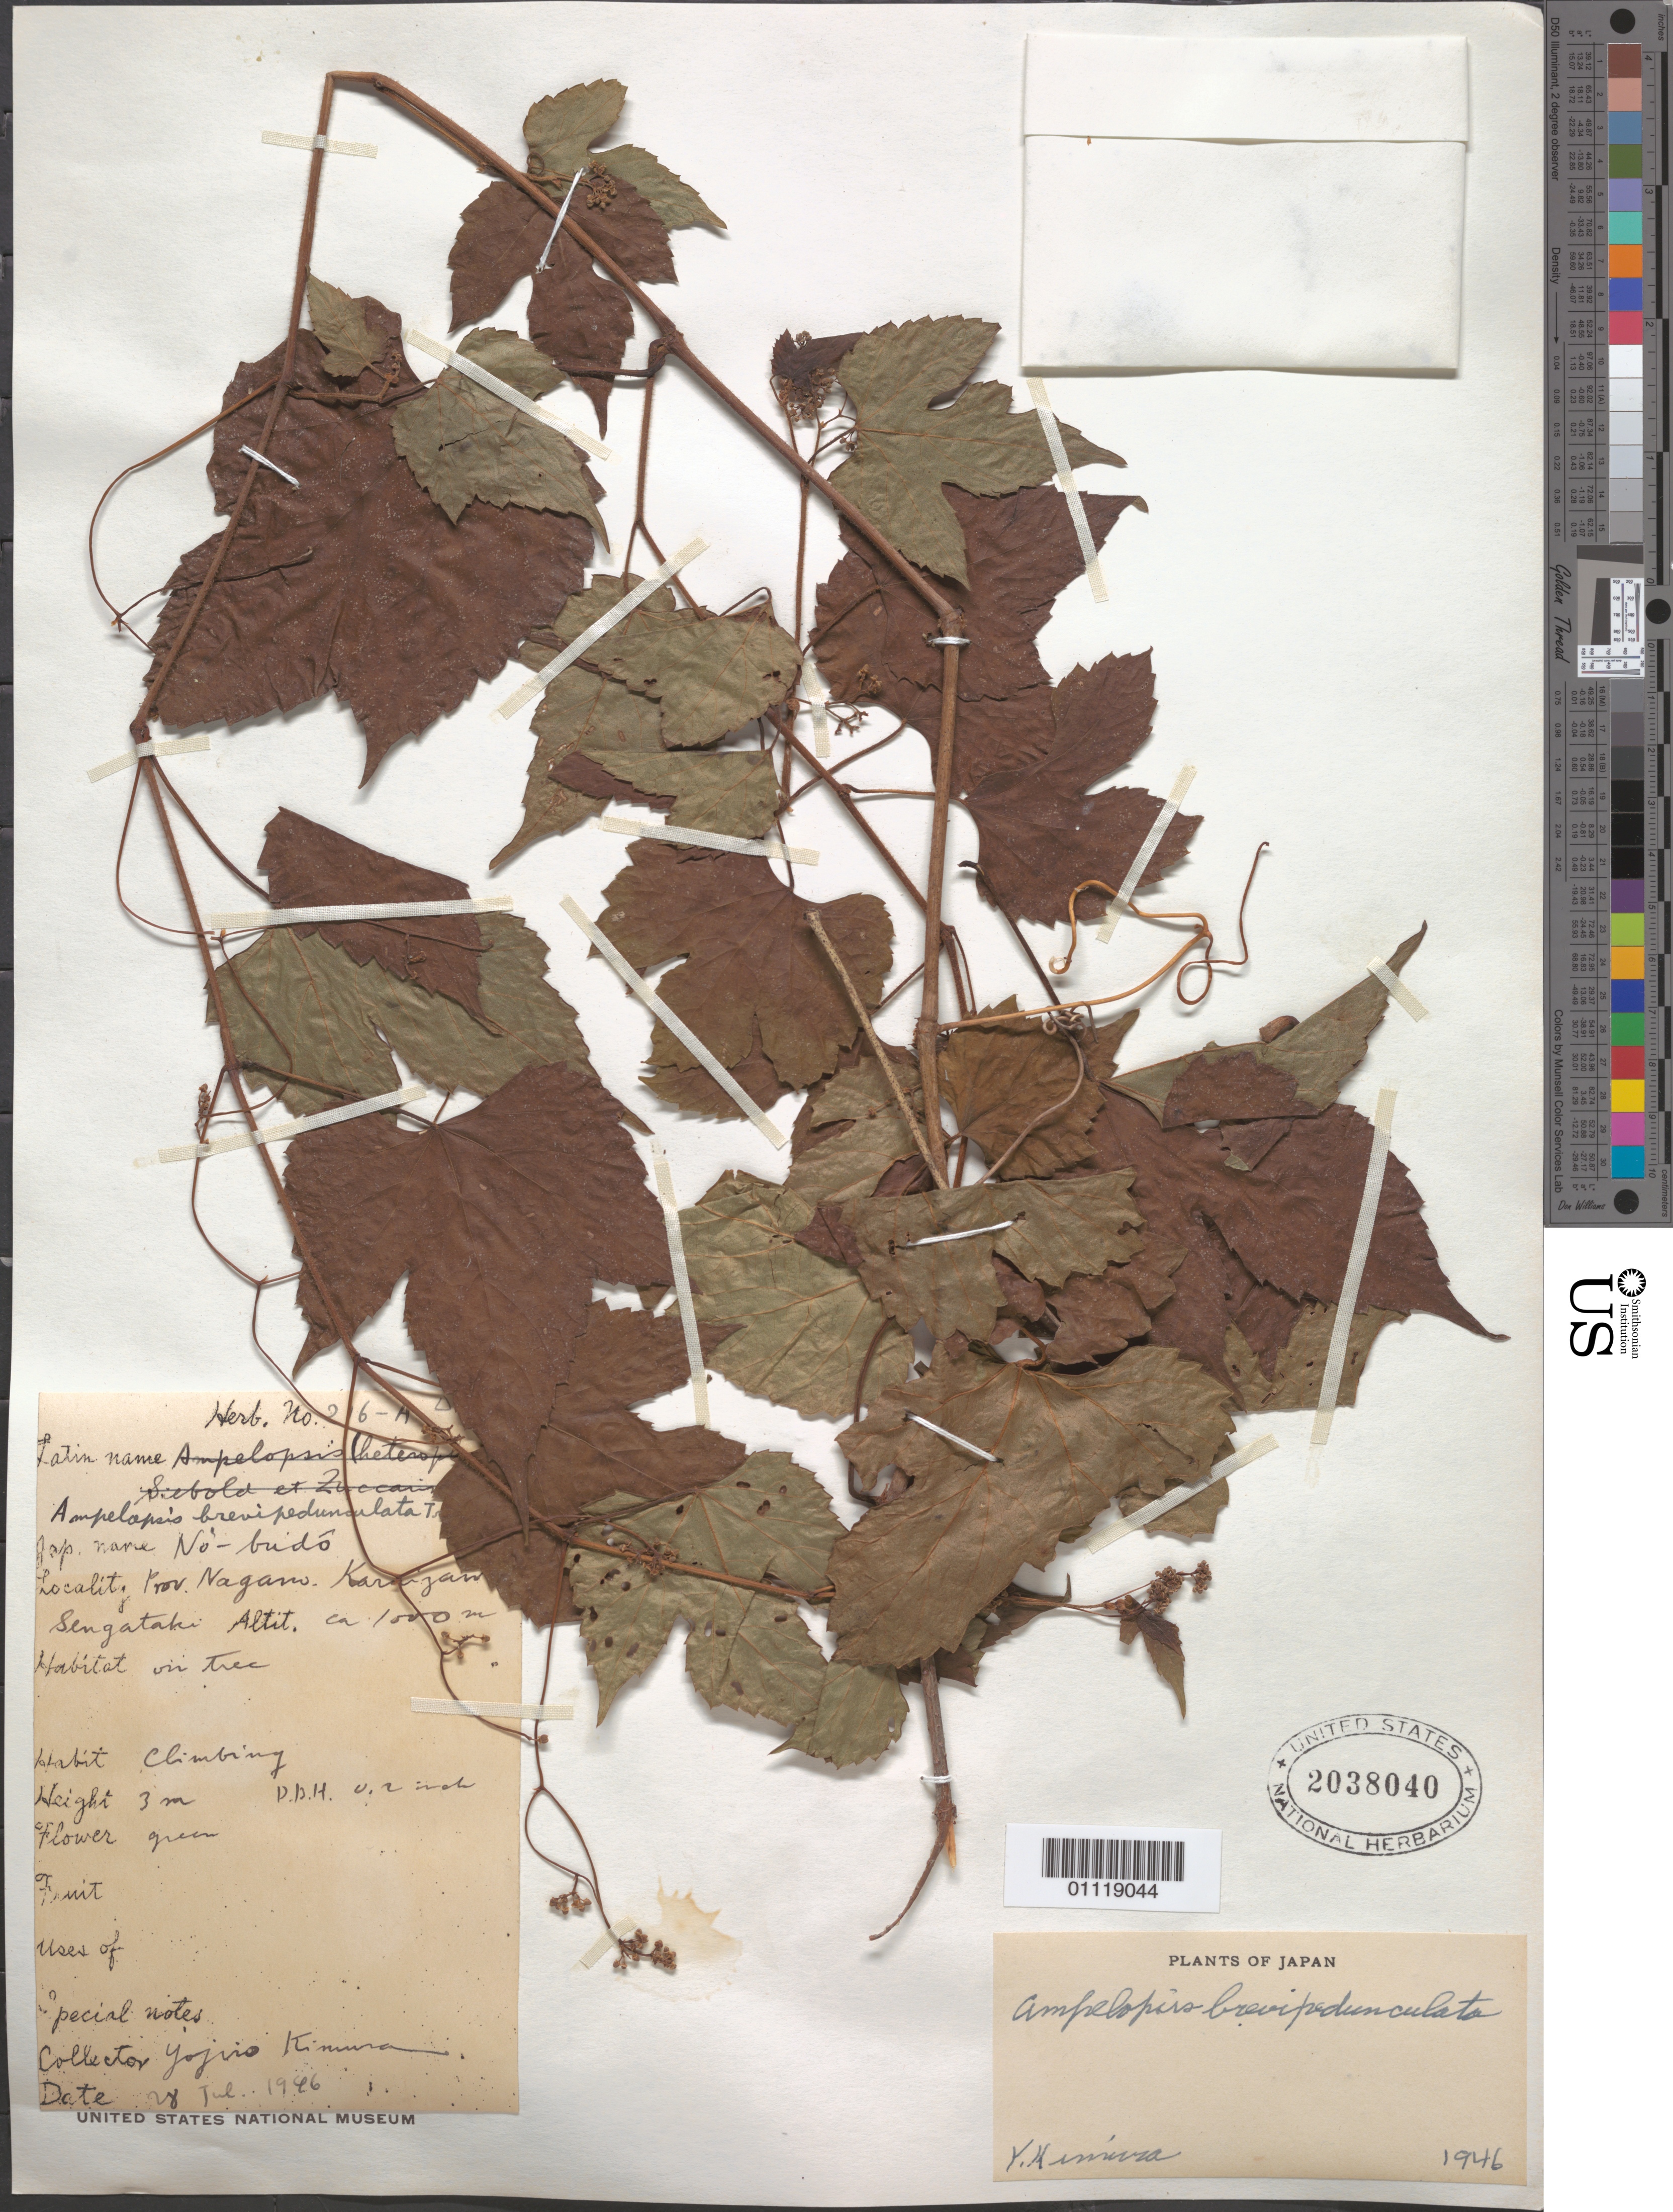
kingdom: Plantae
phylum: Tracheophyta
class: Magnoliopsida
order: Vitales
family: Vitaceae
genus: Ampelopsis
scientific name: Ampelopsis brevipedunculata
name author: (Maxim.) Trautv.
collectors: Y. Kimura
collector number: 216 A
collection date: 1946-07-28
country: Japan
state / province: Nagano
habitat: On tree.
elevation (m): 1000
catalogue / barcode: US 2038040